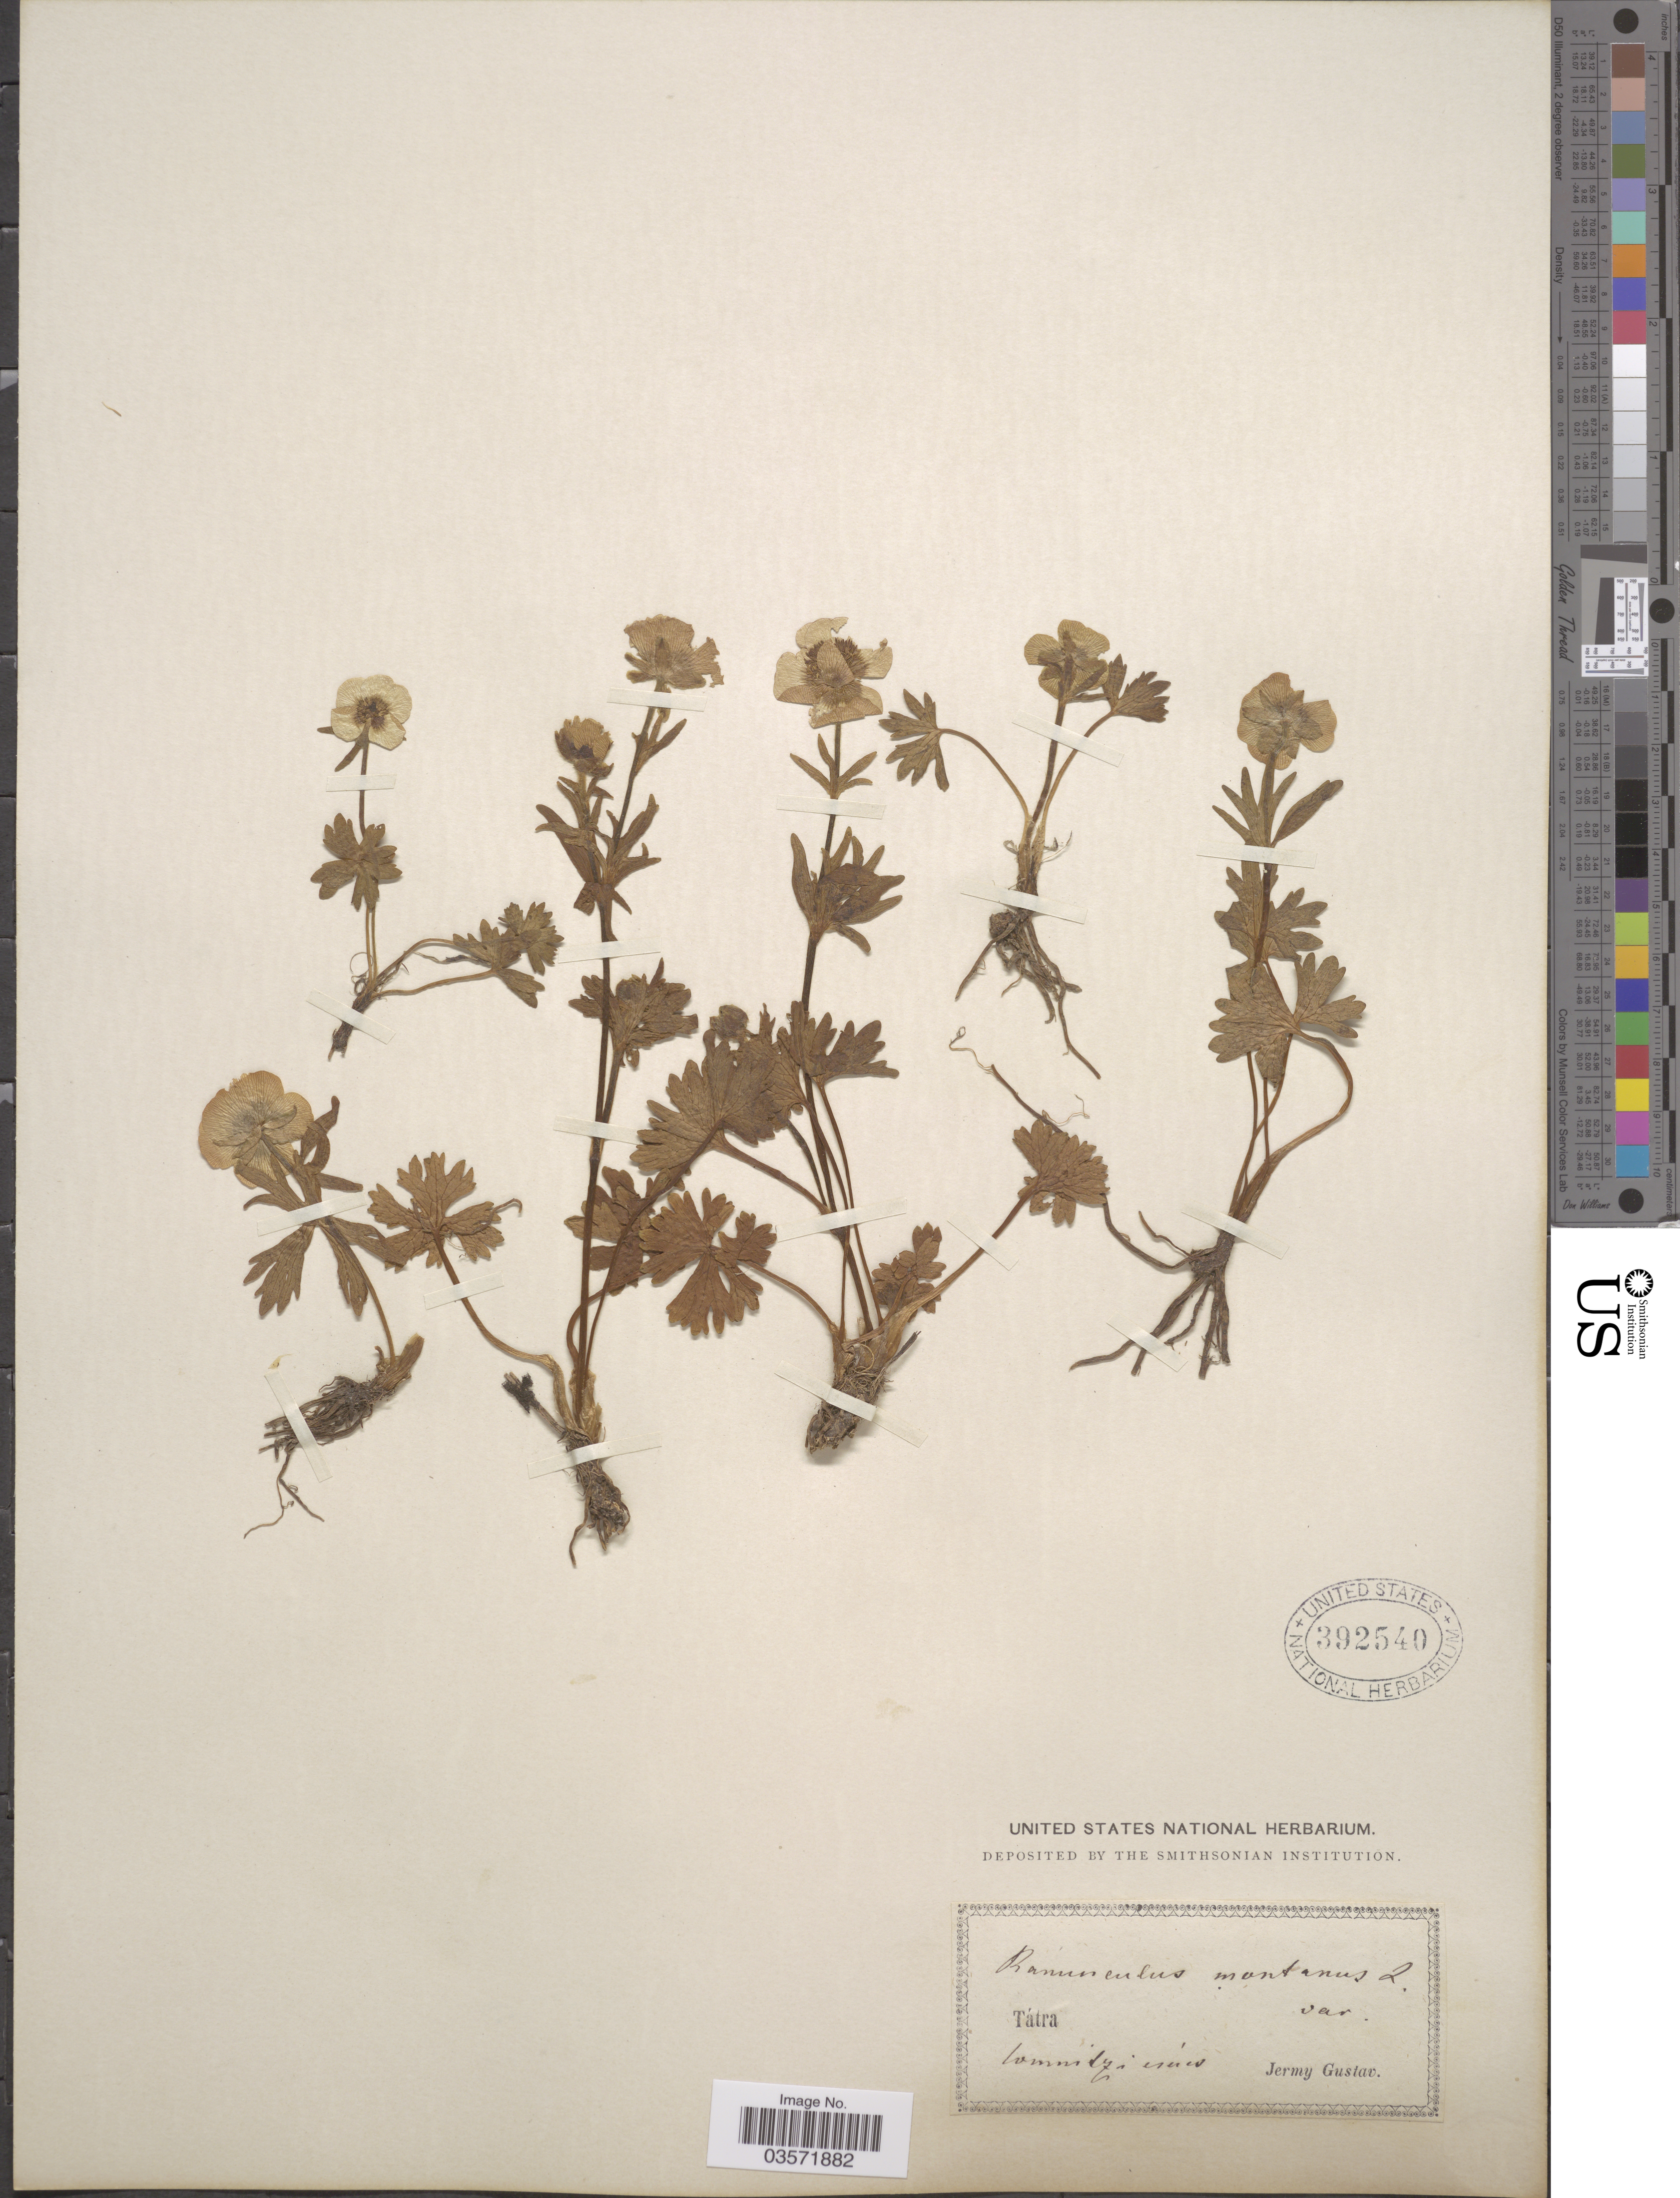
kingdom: Plantae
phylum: Tracheophyta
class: Magnoliopsida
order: Ranunculales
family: Ranunculaceae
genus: Ranunculus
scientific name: Ranunculus montanus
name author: Willd.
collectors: J. Gustav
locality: Tátra. Commitziensis [interpreted] [unsure placement]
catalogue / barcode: US 392540